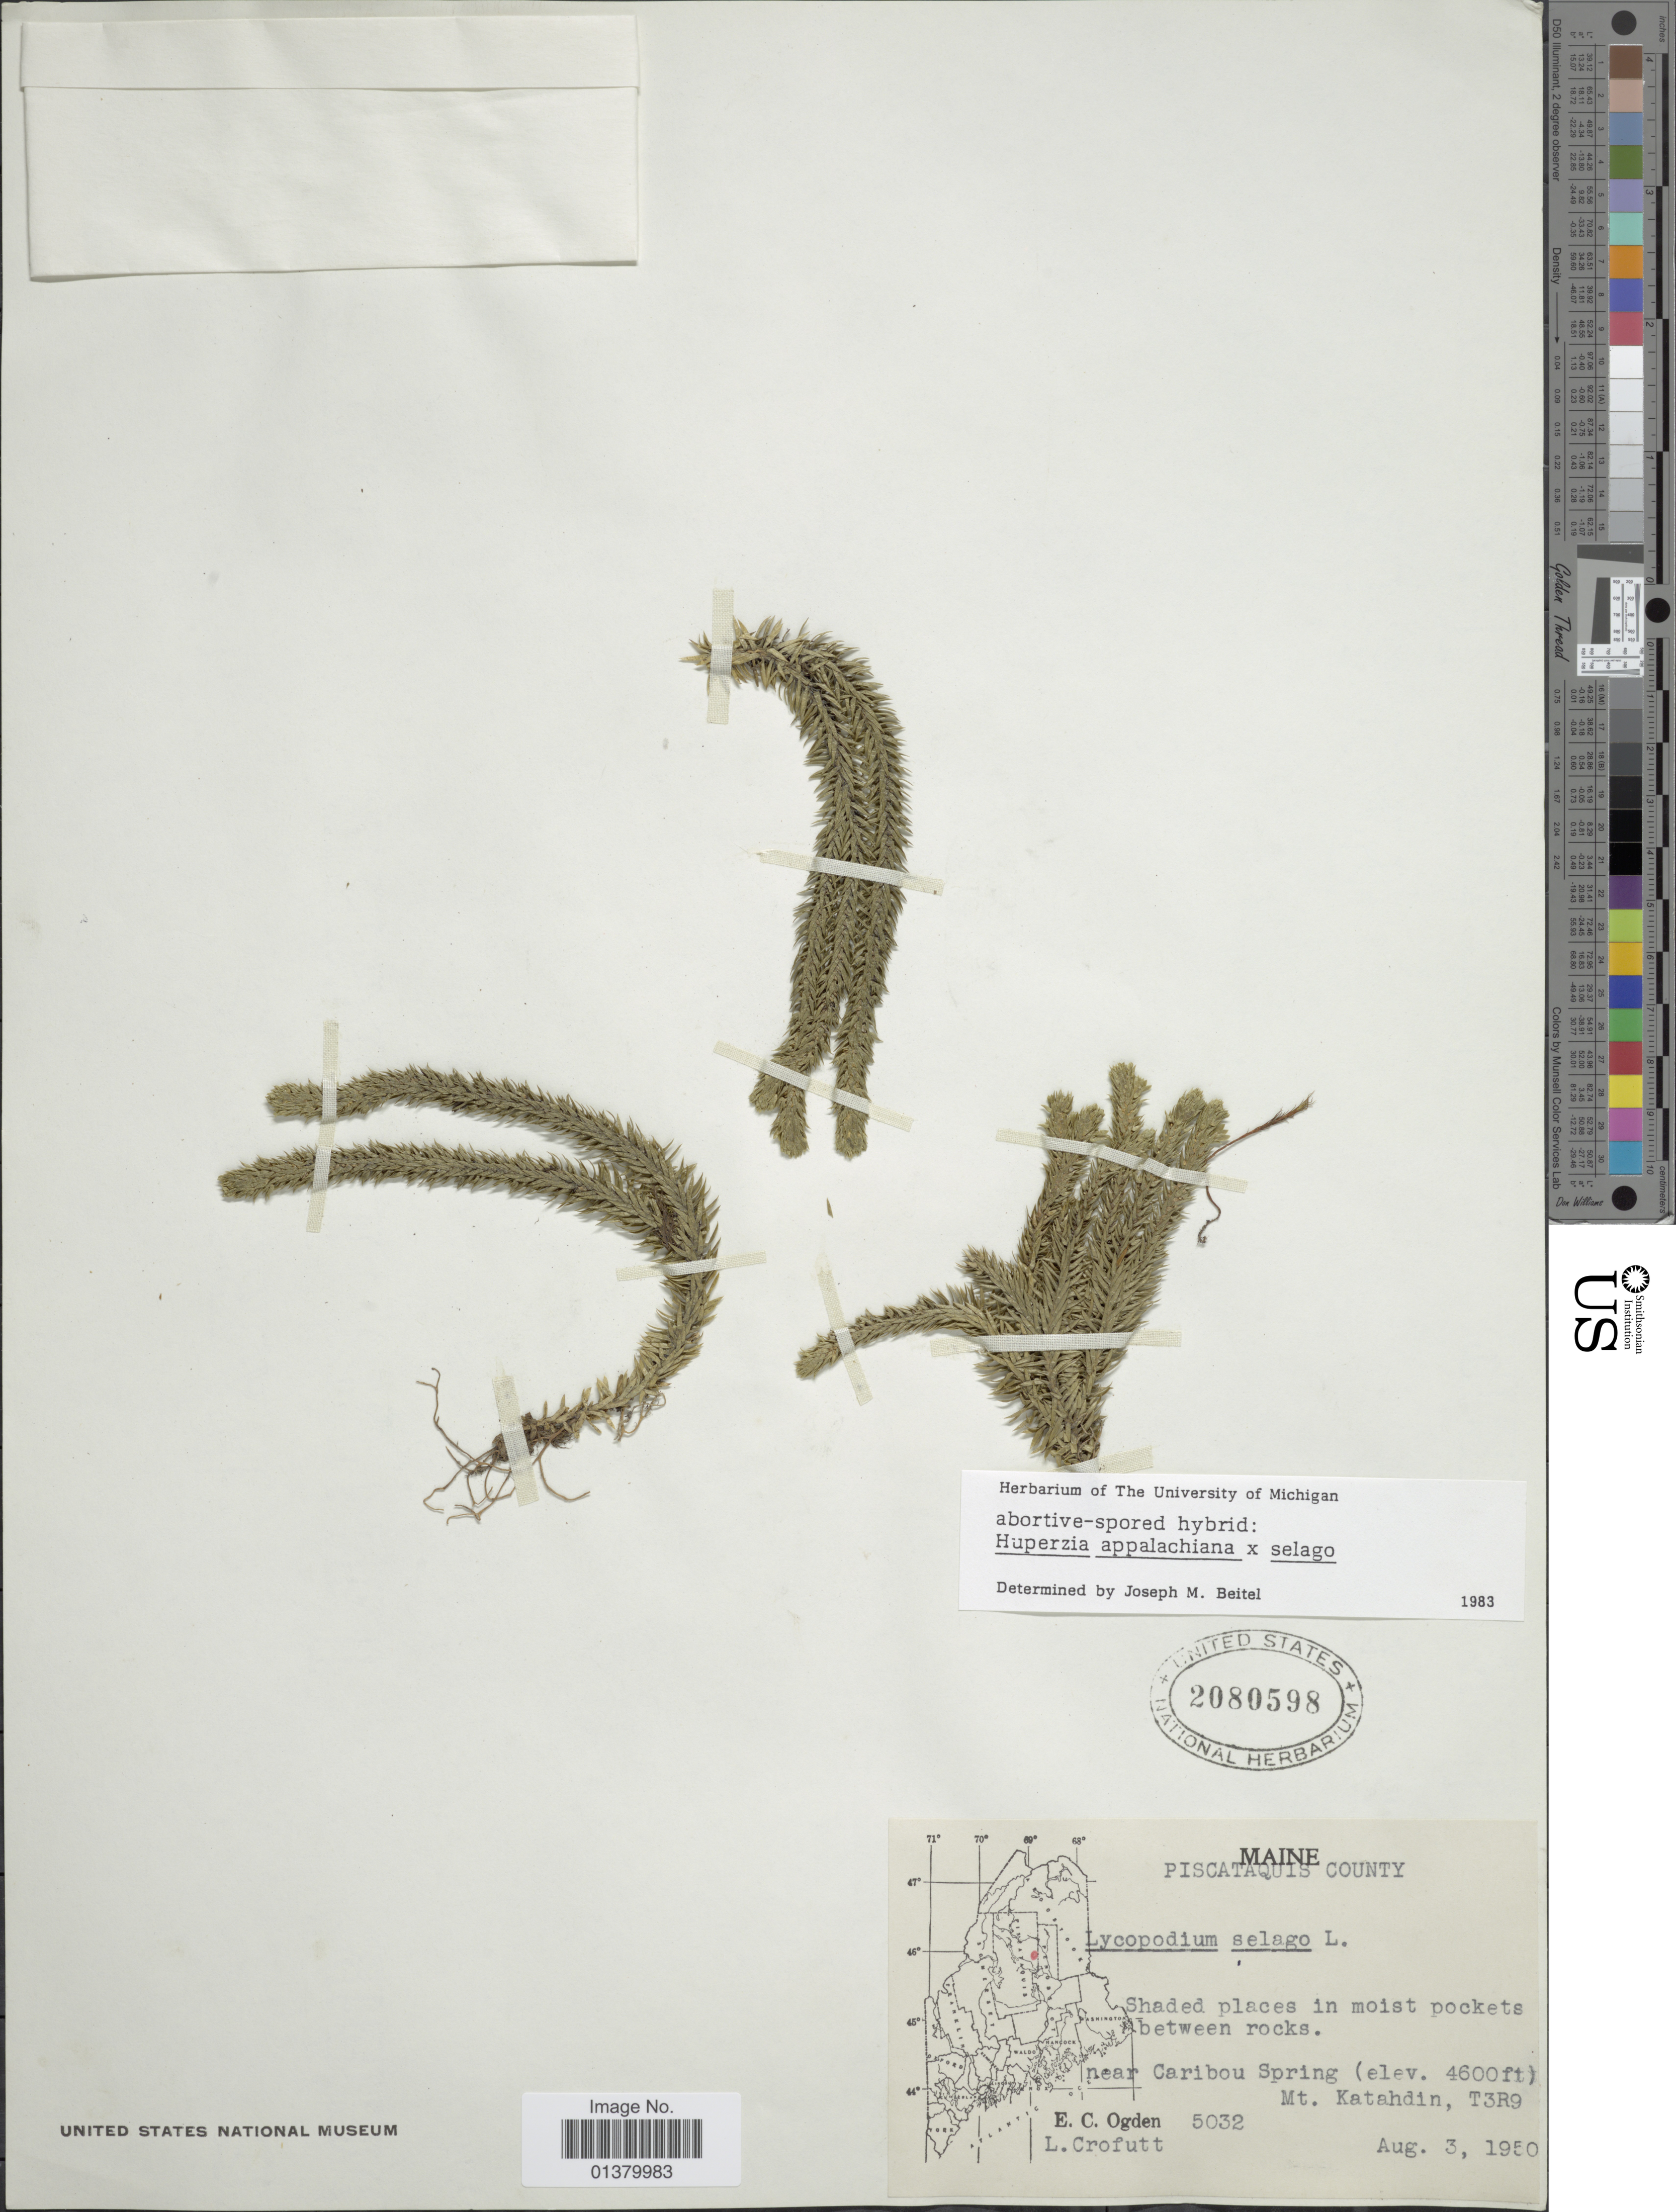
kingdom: Plantae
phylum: Tracheophyta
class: Lycopodiopsida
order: Lycopodiales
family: Lycopodiaceae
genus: Huperzia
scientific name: Huperzia appalachiana x H. selago (L.) Bernh. ex Schrank & Mart.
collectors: E. Ogden & L. Crofutt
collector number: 5032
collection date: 1950-08-03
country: United States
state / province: Maine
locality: Piscataquis County, near Caribou Spring, Mt Katahdin, T3R9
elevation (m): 1402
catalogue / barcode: US 2080598